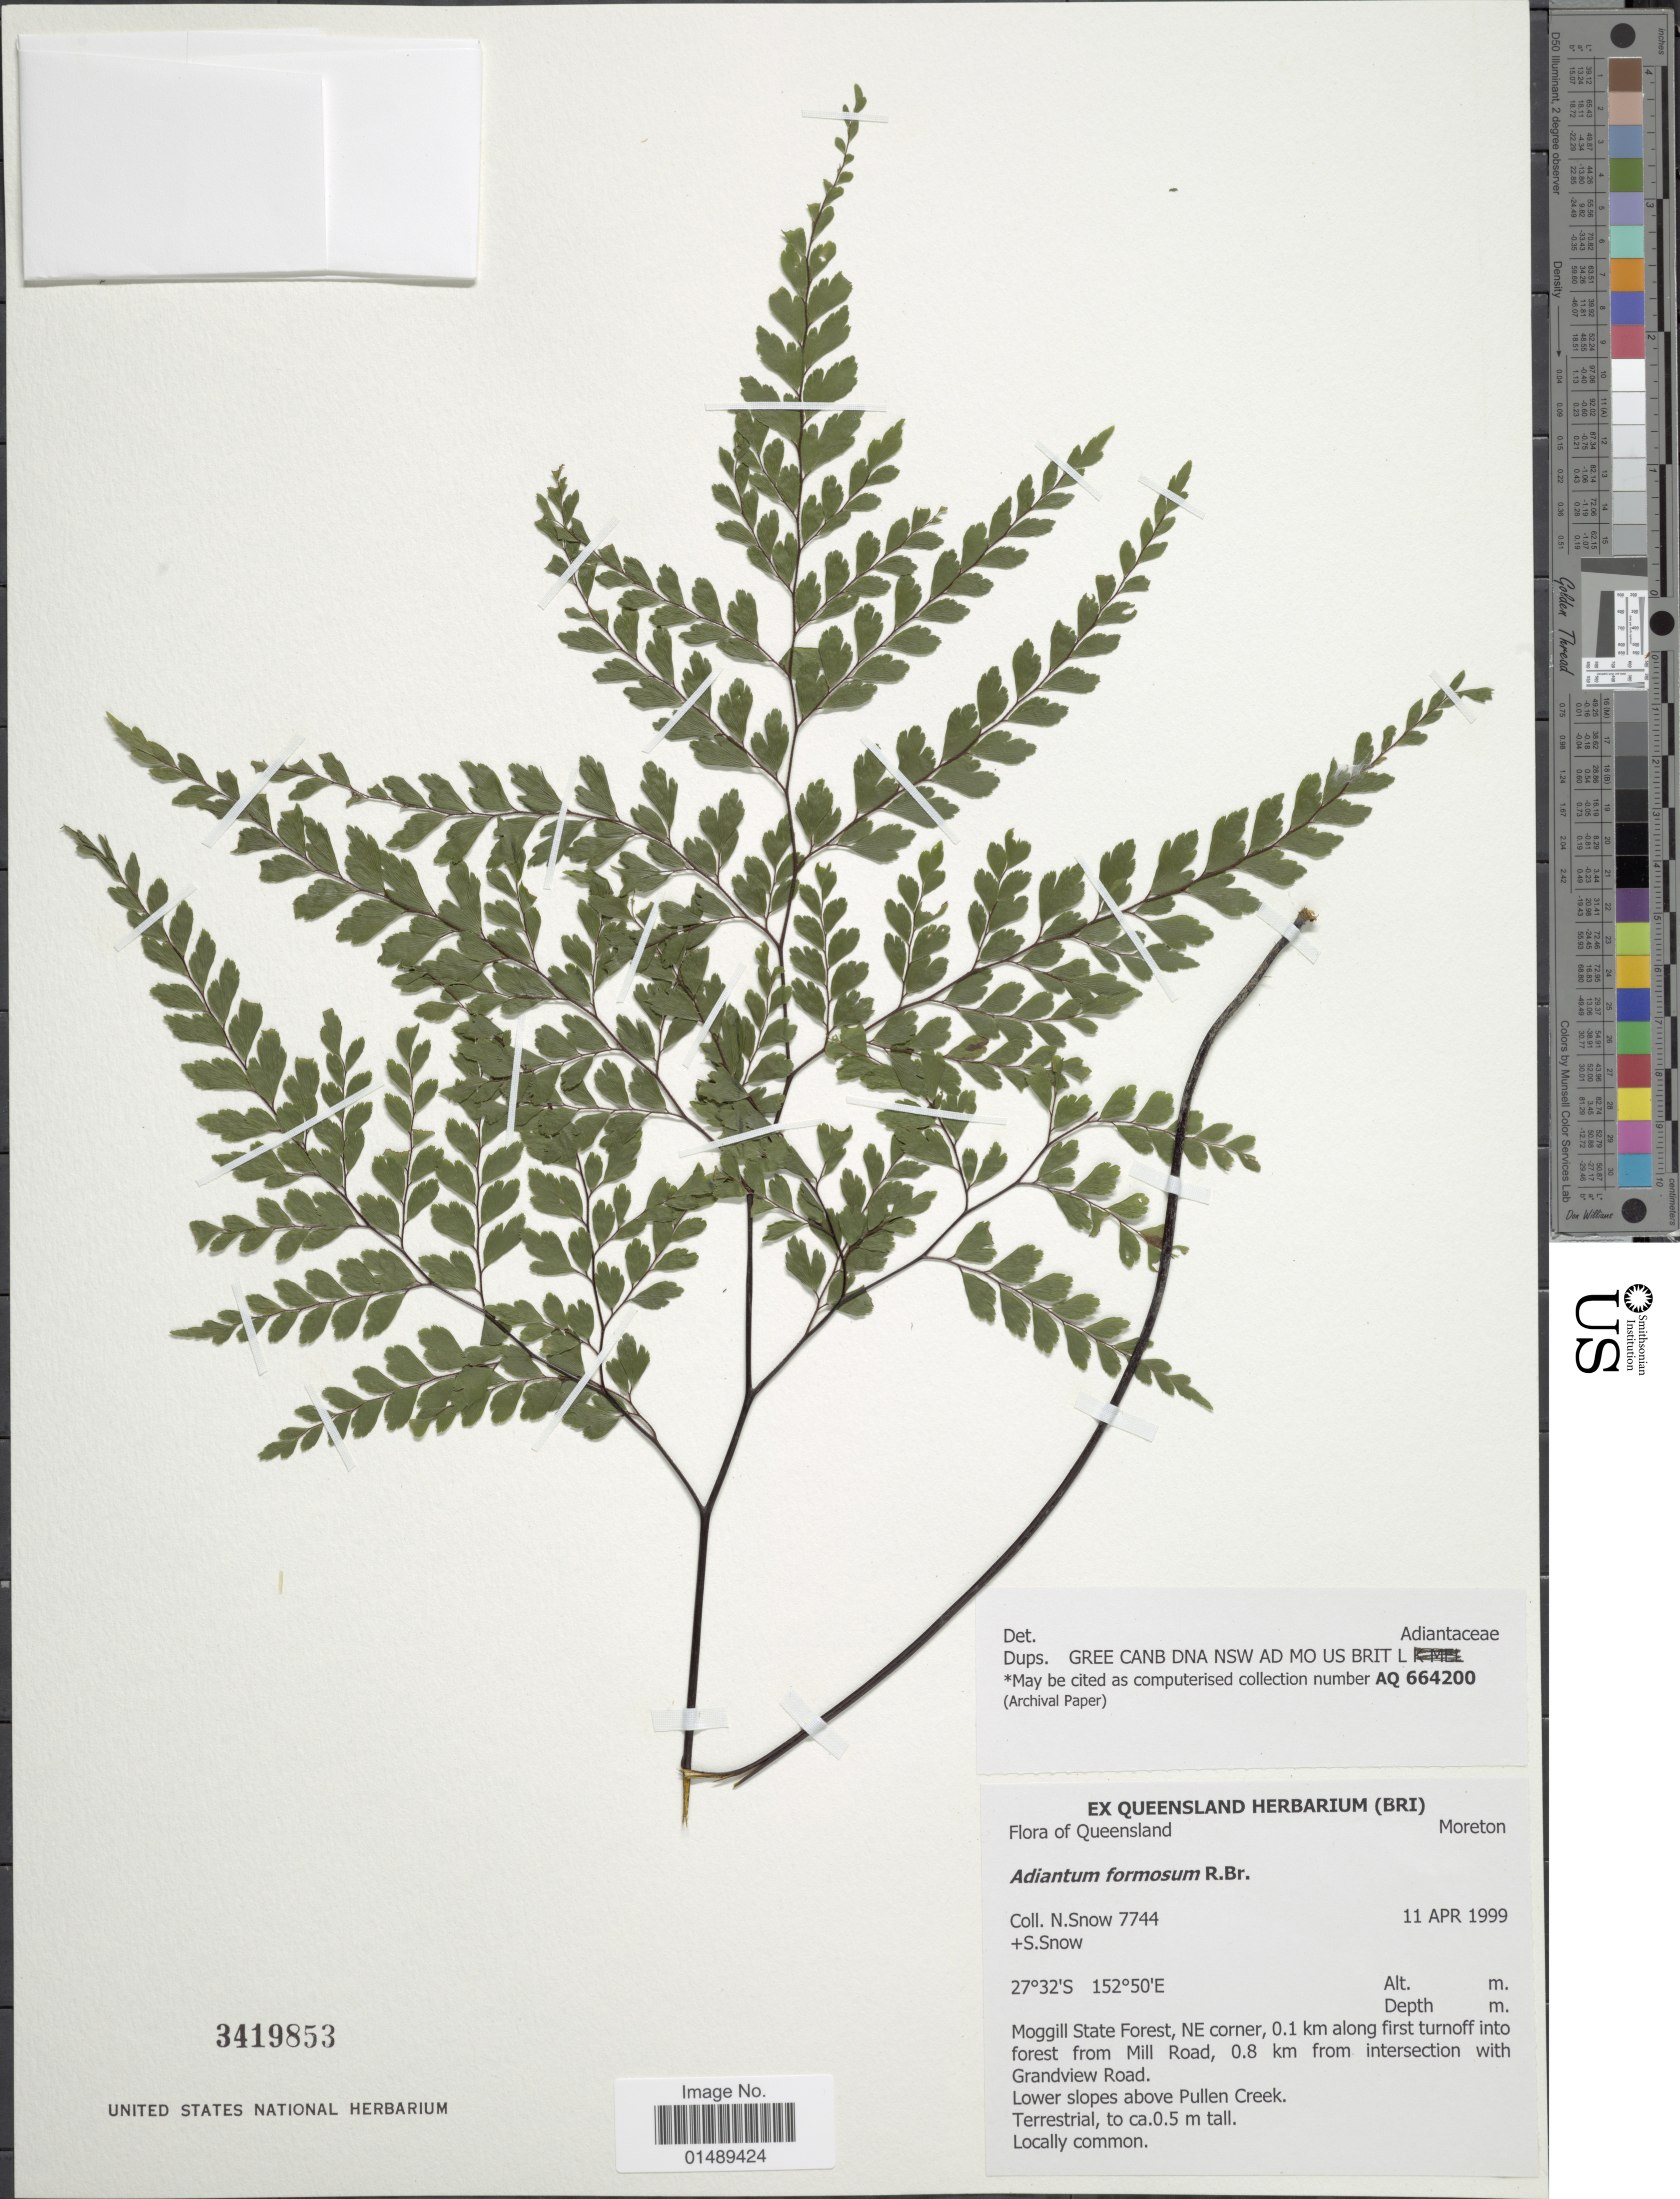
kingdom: Plantae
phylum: Tracheophyta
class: Polypodiopsida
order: Polypodiales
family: Pteridaceae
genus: Adiantum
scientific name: Adiantum formosum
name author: R. Br.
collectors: N. Snow & S. Snow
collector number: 7744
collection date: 1999-04-11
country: Australia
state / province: Queensland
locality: Moreton, Moggill State Forest, NE corner, Lower slopes above Pullen Creek, Terrestrial, to ca. 0.5m tall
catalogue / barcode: US 3419853